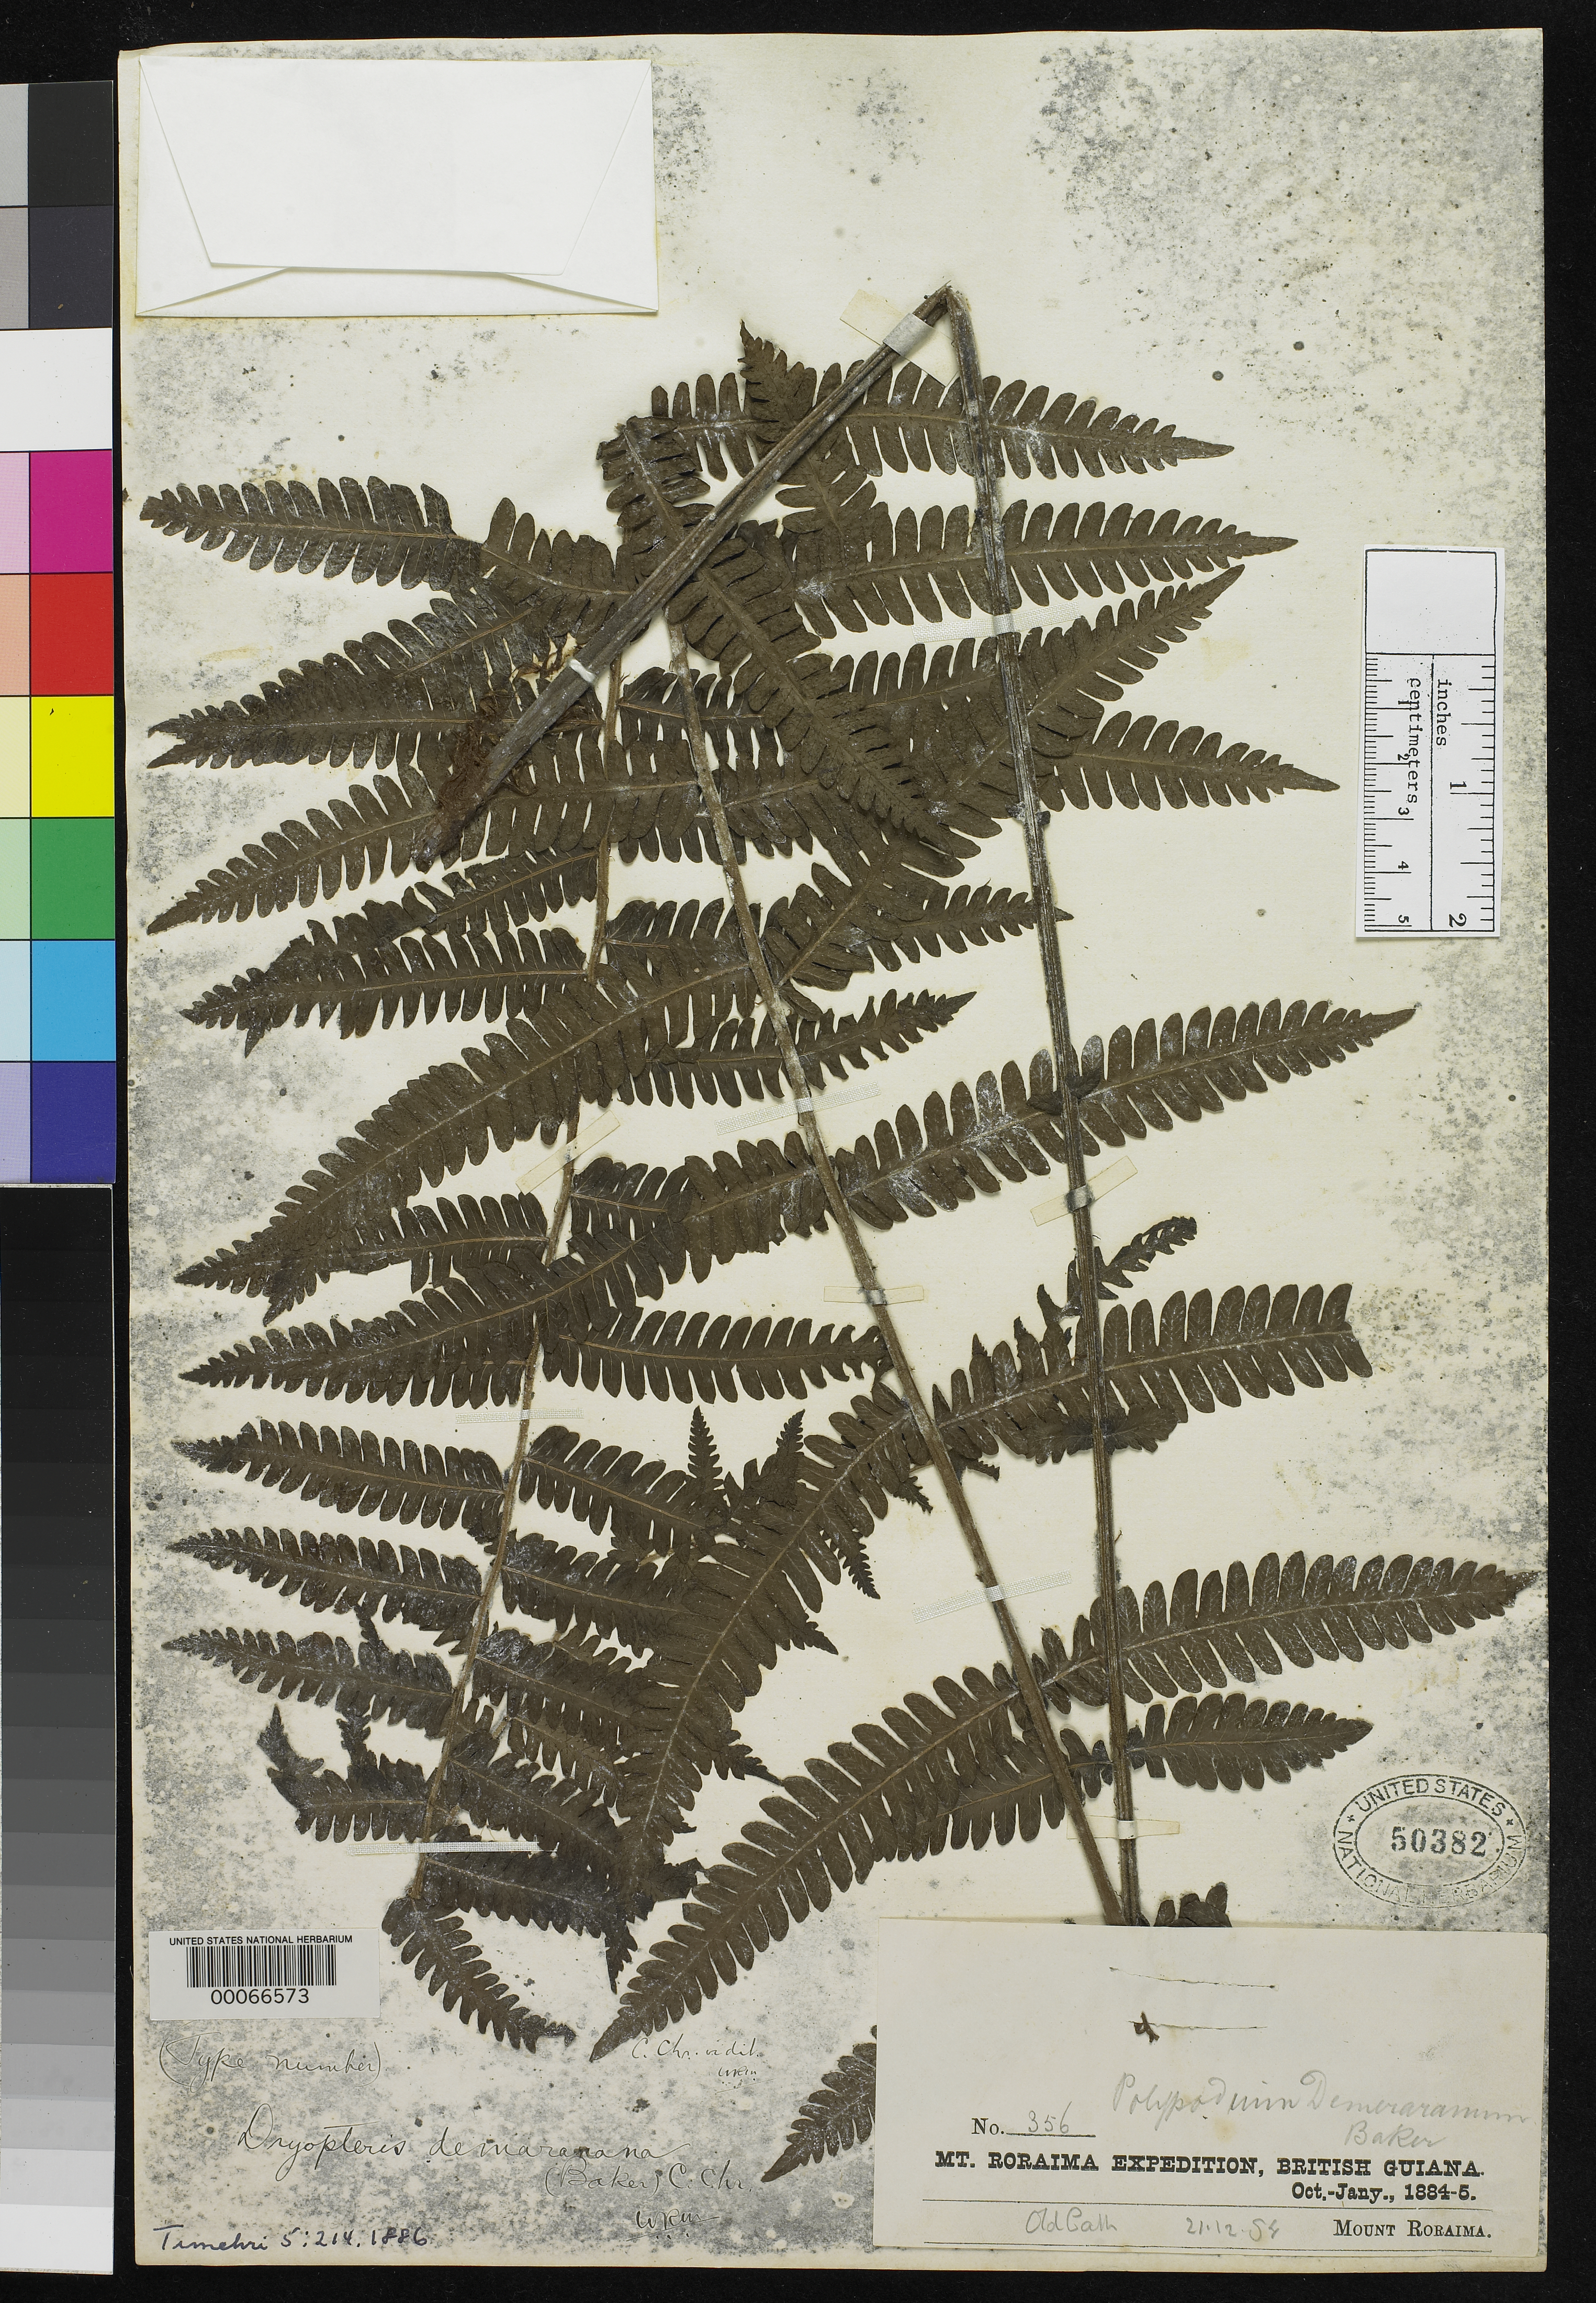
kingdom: Plantae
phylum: Tracheophyta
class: Polypodiopsida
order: Polypodiales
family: Polypodiaceae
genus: Polypodium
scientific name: Polypodium demeraranum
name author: Baker in Thurn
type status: Type Collection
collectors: E. F. im Thurn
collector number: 356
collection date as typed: Oct 1894 to -- Jan 1895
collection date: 1894-10/1895-01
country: Guyana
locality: Mount Roraima.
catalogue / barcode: US 50382